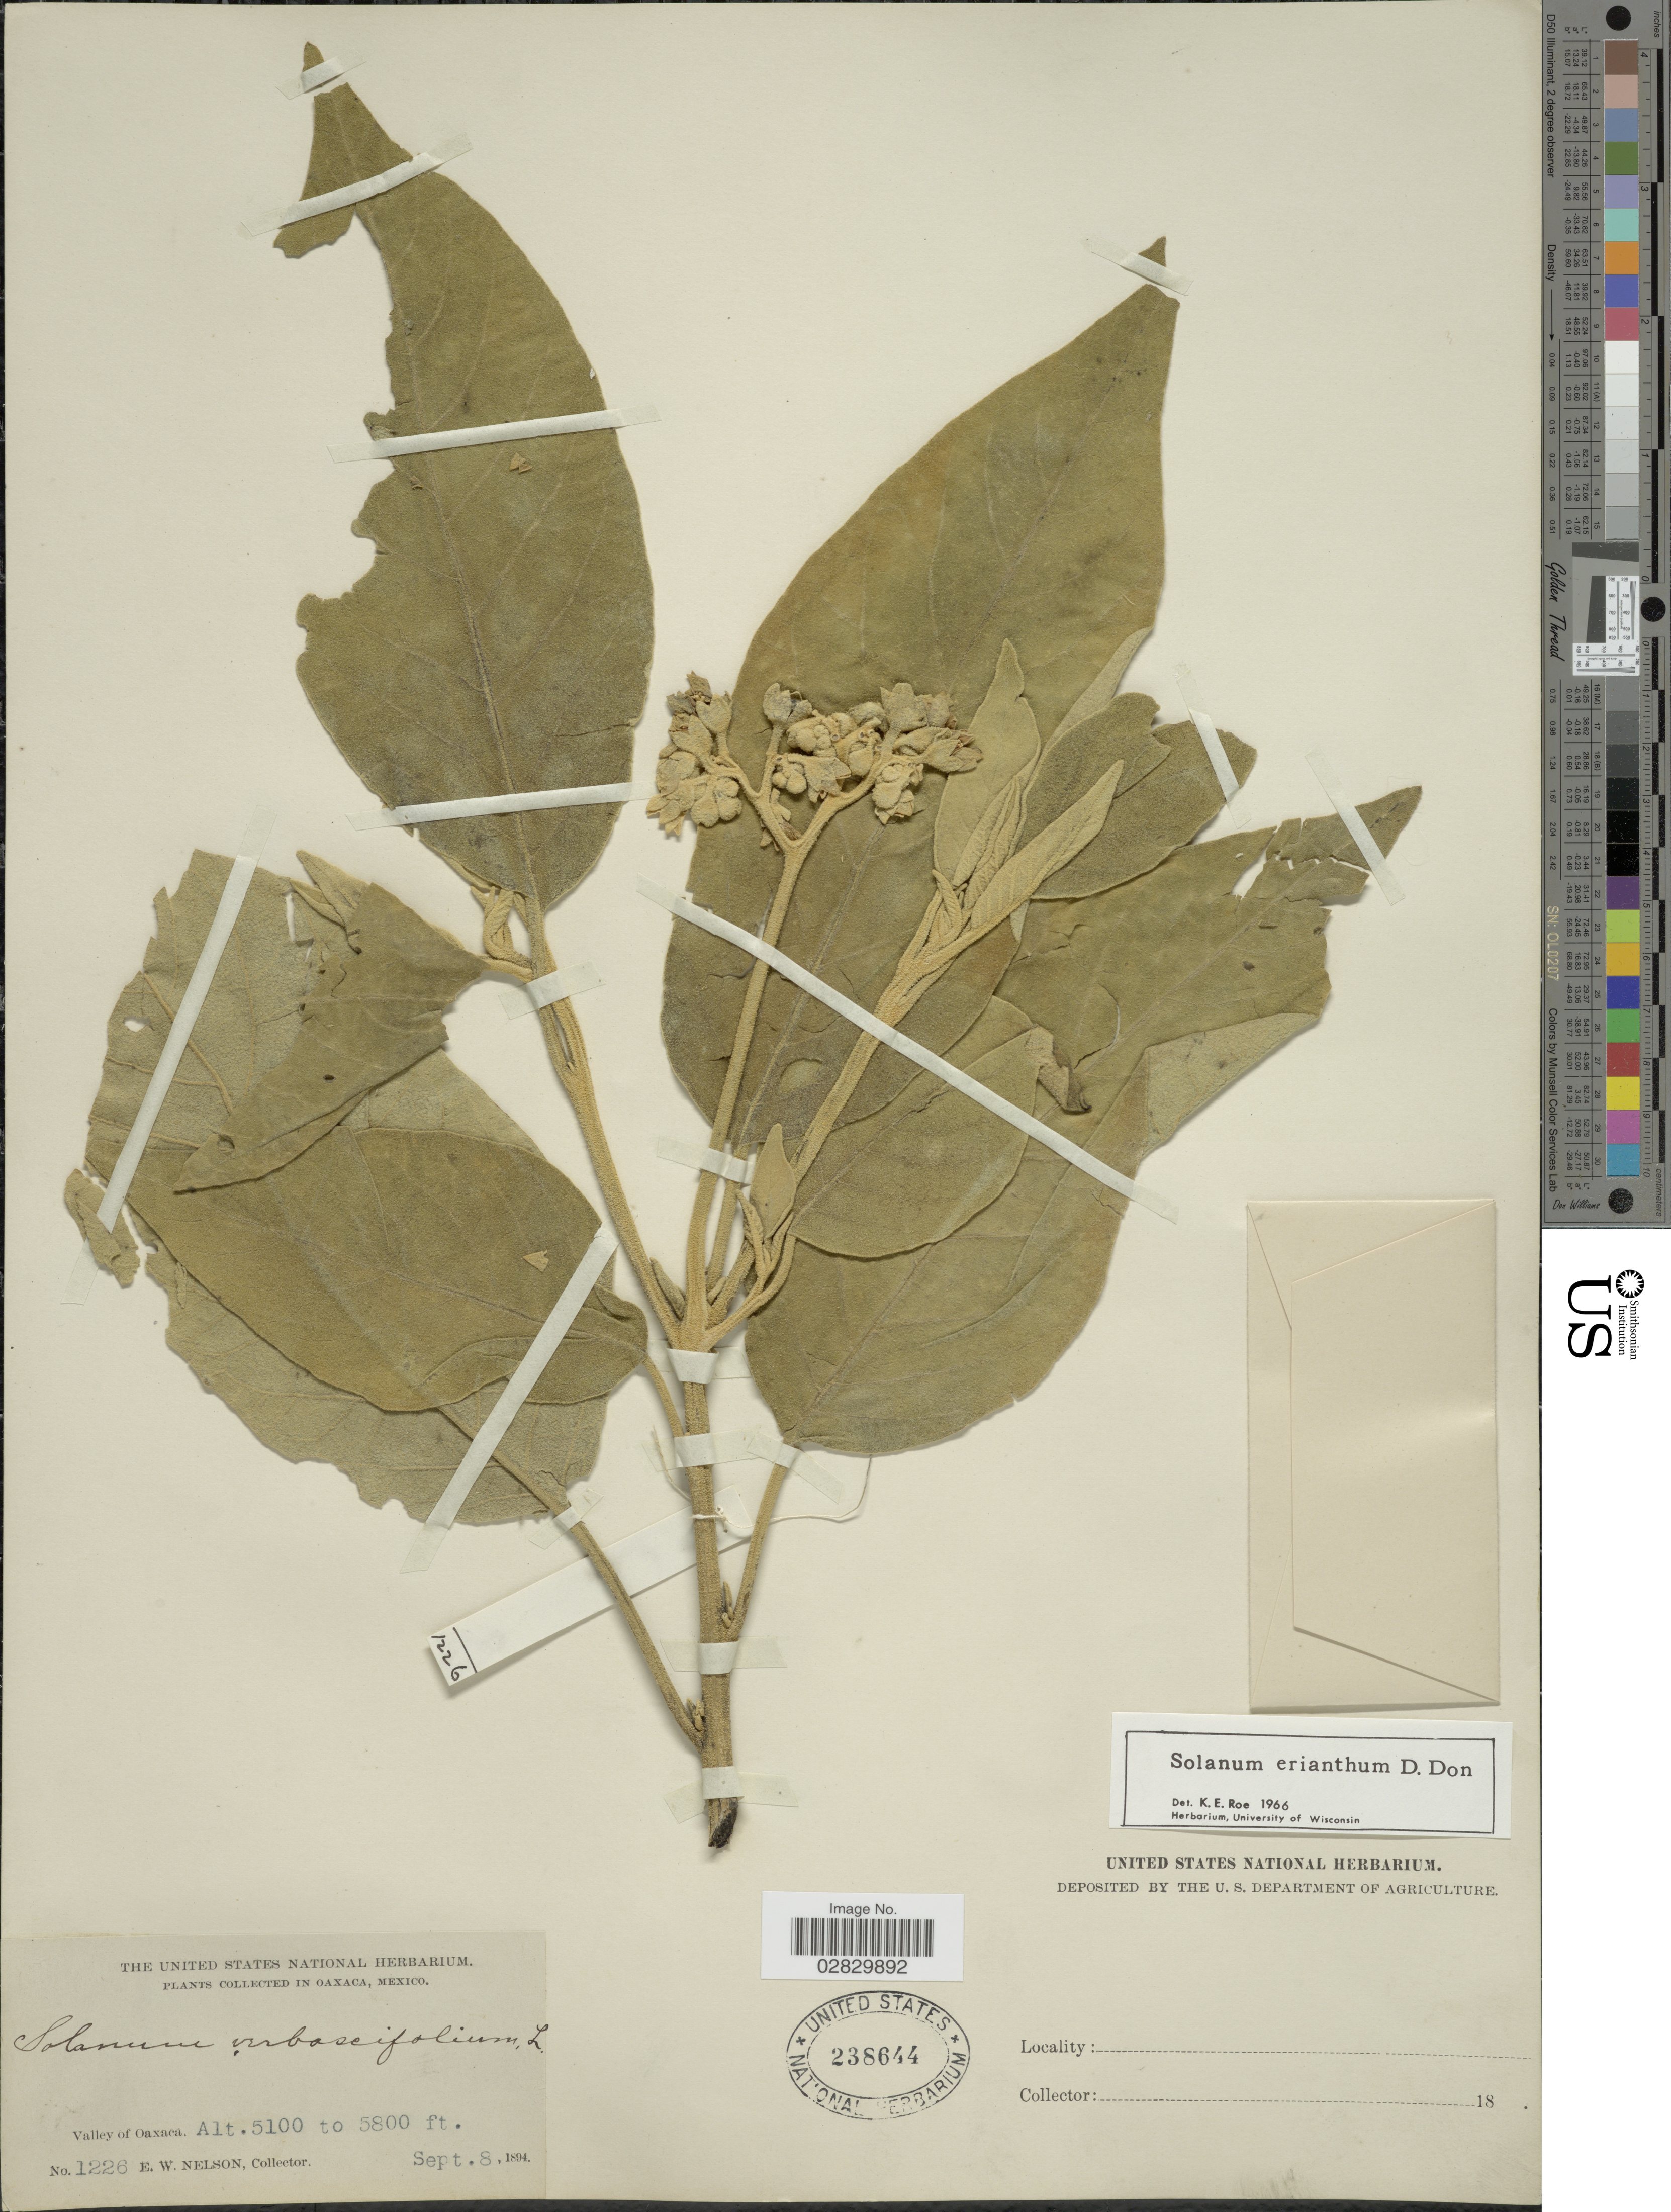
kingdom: Plantae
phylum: Tracheophyta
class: Magnoliopsida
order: Solanales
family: Solanaceae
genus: Solanum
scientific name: Solanum erianthum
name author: D. Don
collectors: E. W. Nelson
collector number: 1226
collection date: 1894-09-08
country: Mexico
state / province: Oaxaca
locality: Valley of Oaxaca.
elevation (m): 1554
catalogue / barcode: US 238644